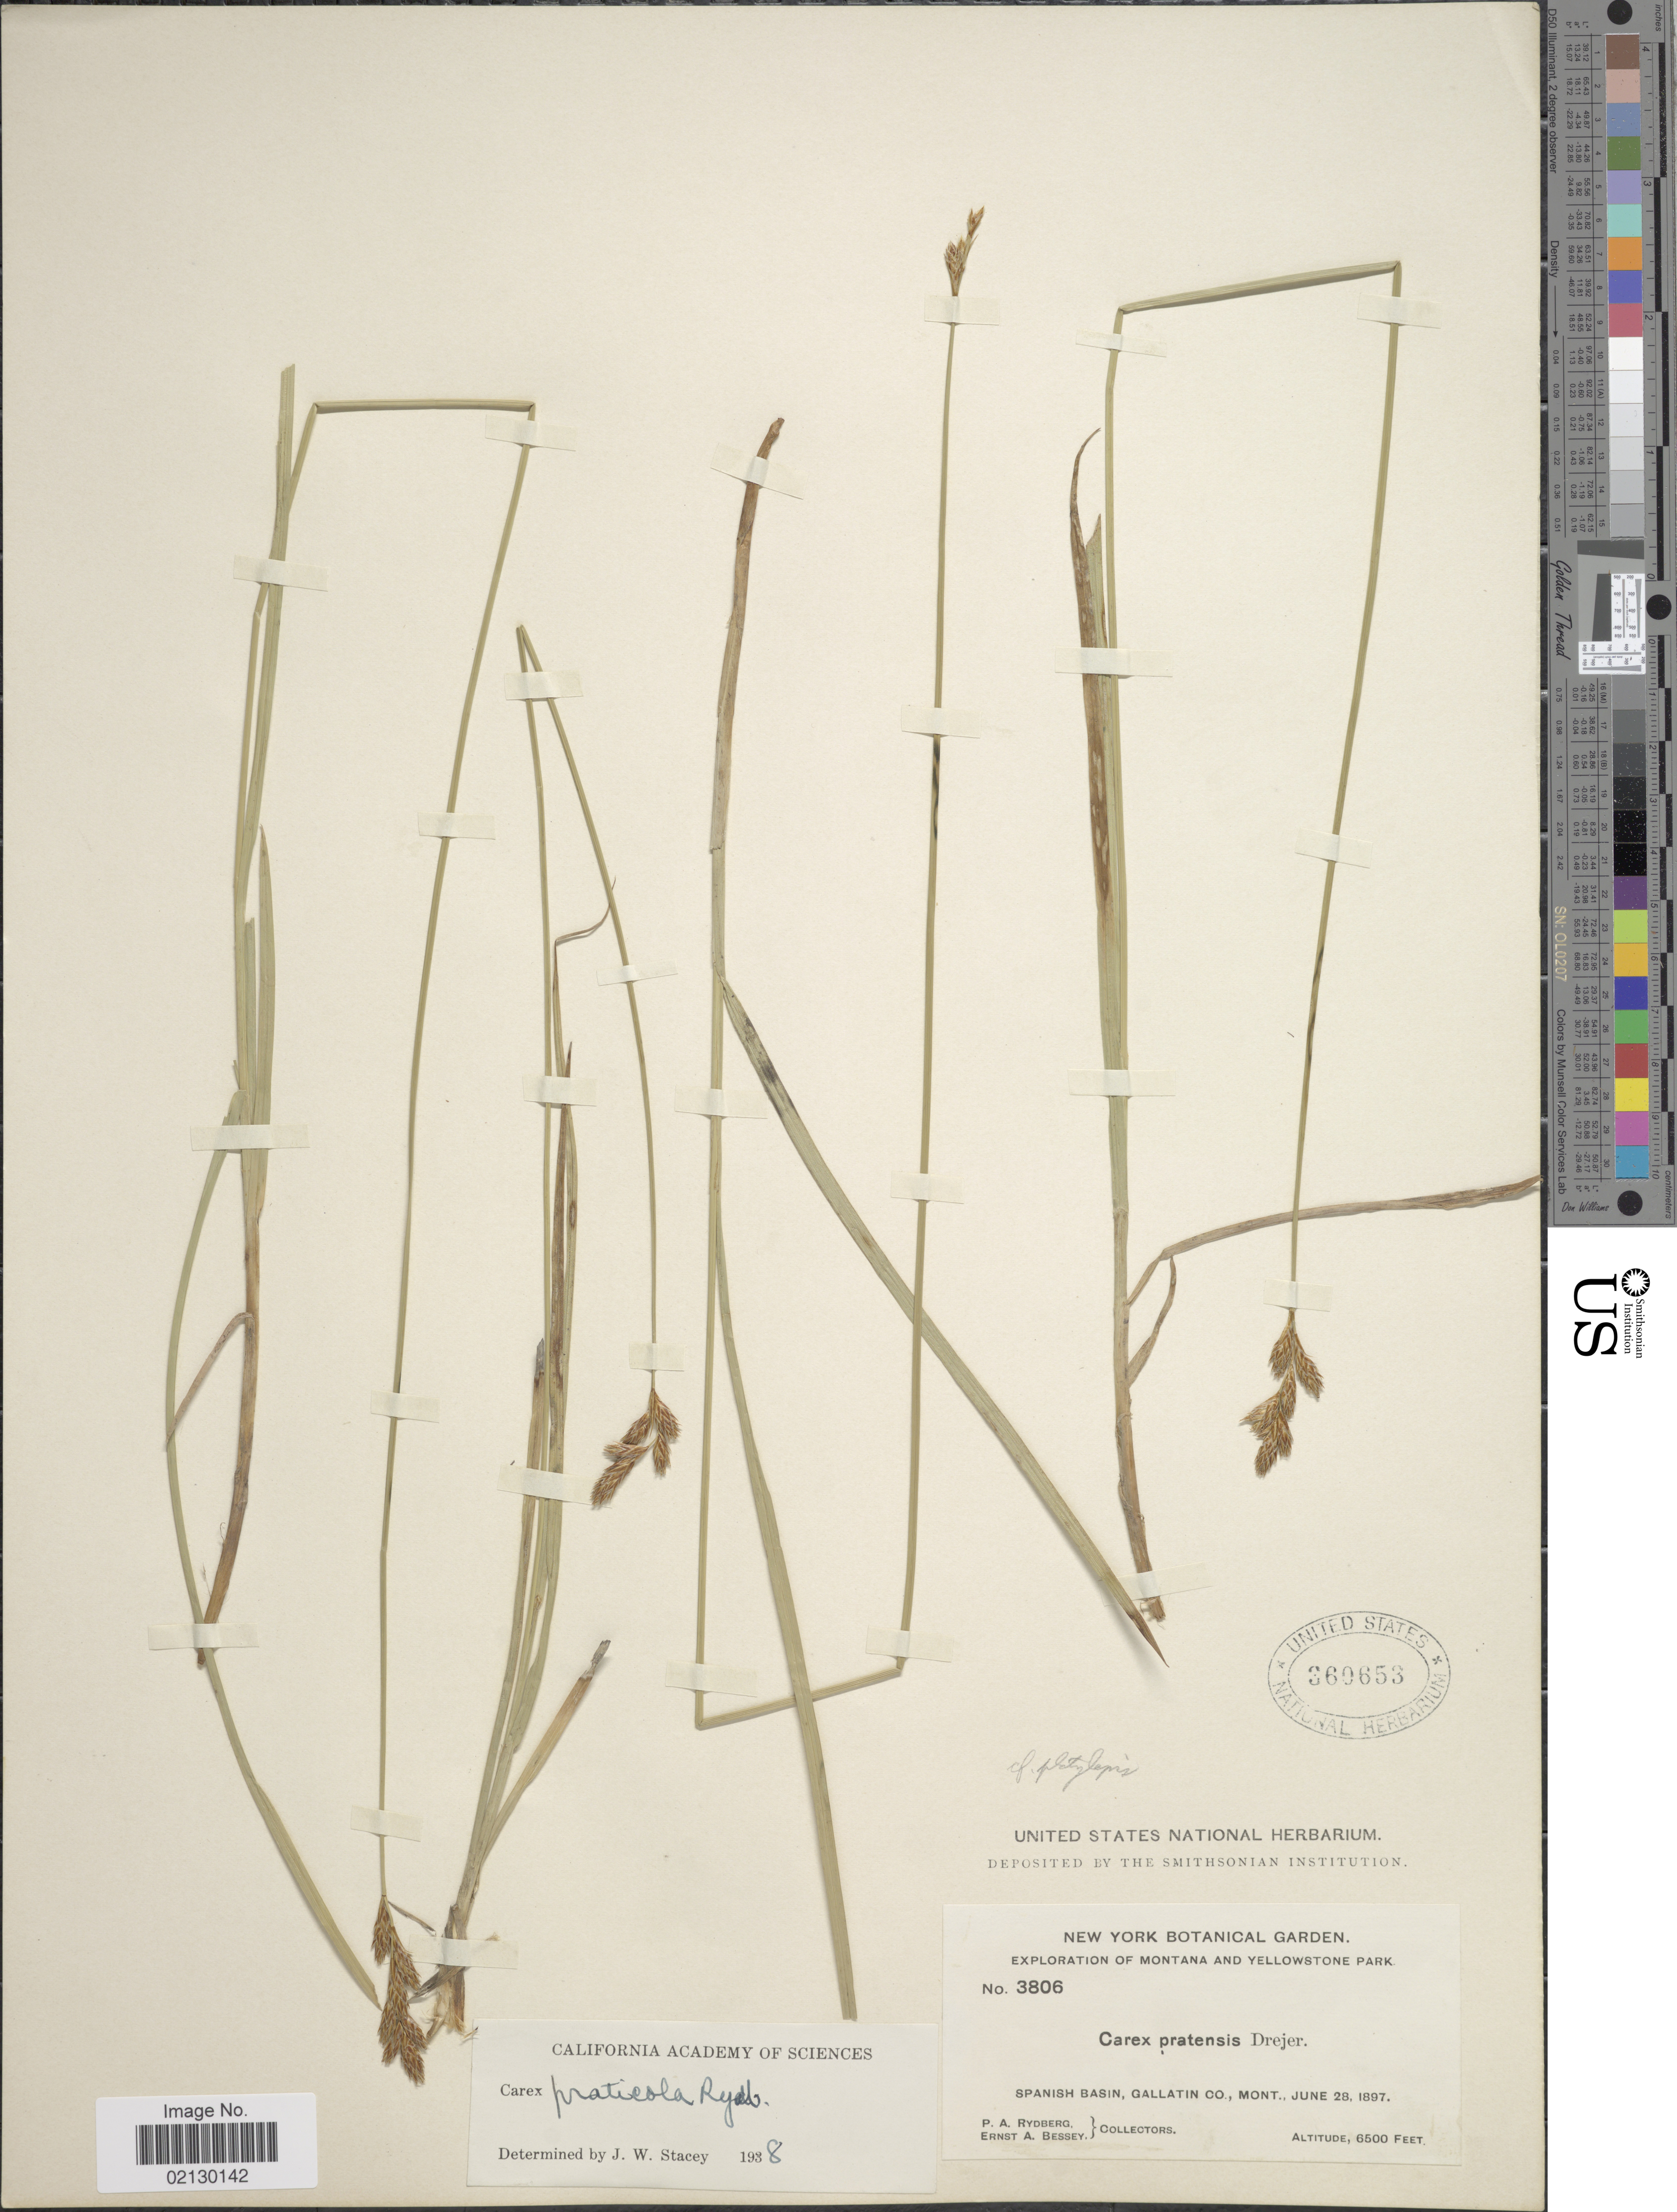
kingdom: Plantae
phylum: Tracheophyta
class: Liliopsida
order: Poales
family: Cyperaceae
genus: Carex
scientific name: Carex praticola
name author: Rydb.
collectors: P. A. Rydberg & E. A. Bessey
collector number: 3806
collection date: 1897-06-28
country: United States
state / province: Montana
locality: Yellowstone Park, Spanish Basin, Gallatin Co.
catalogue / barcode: US 360653